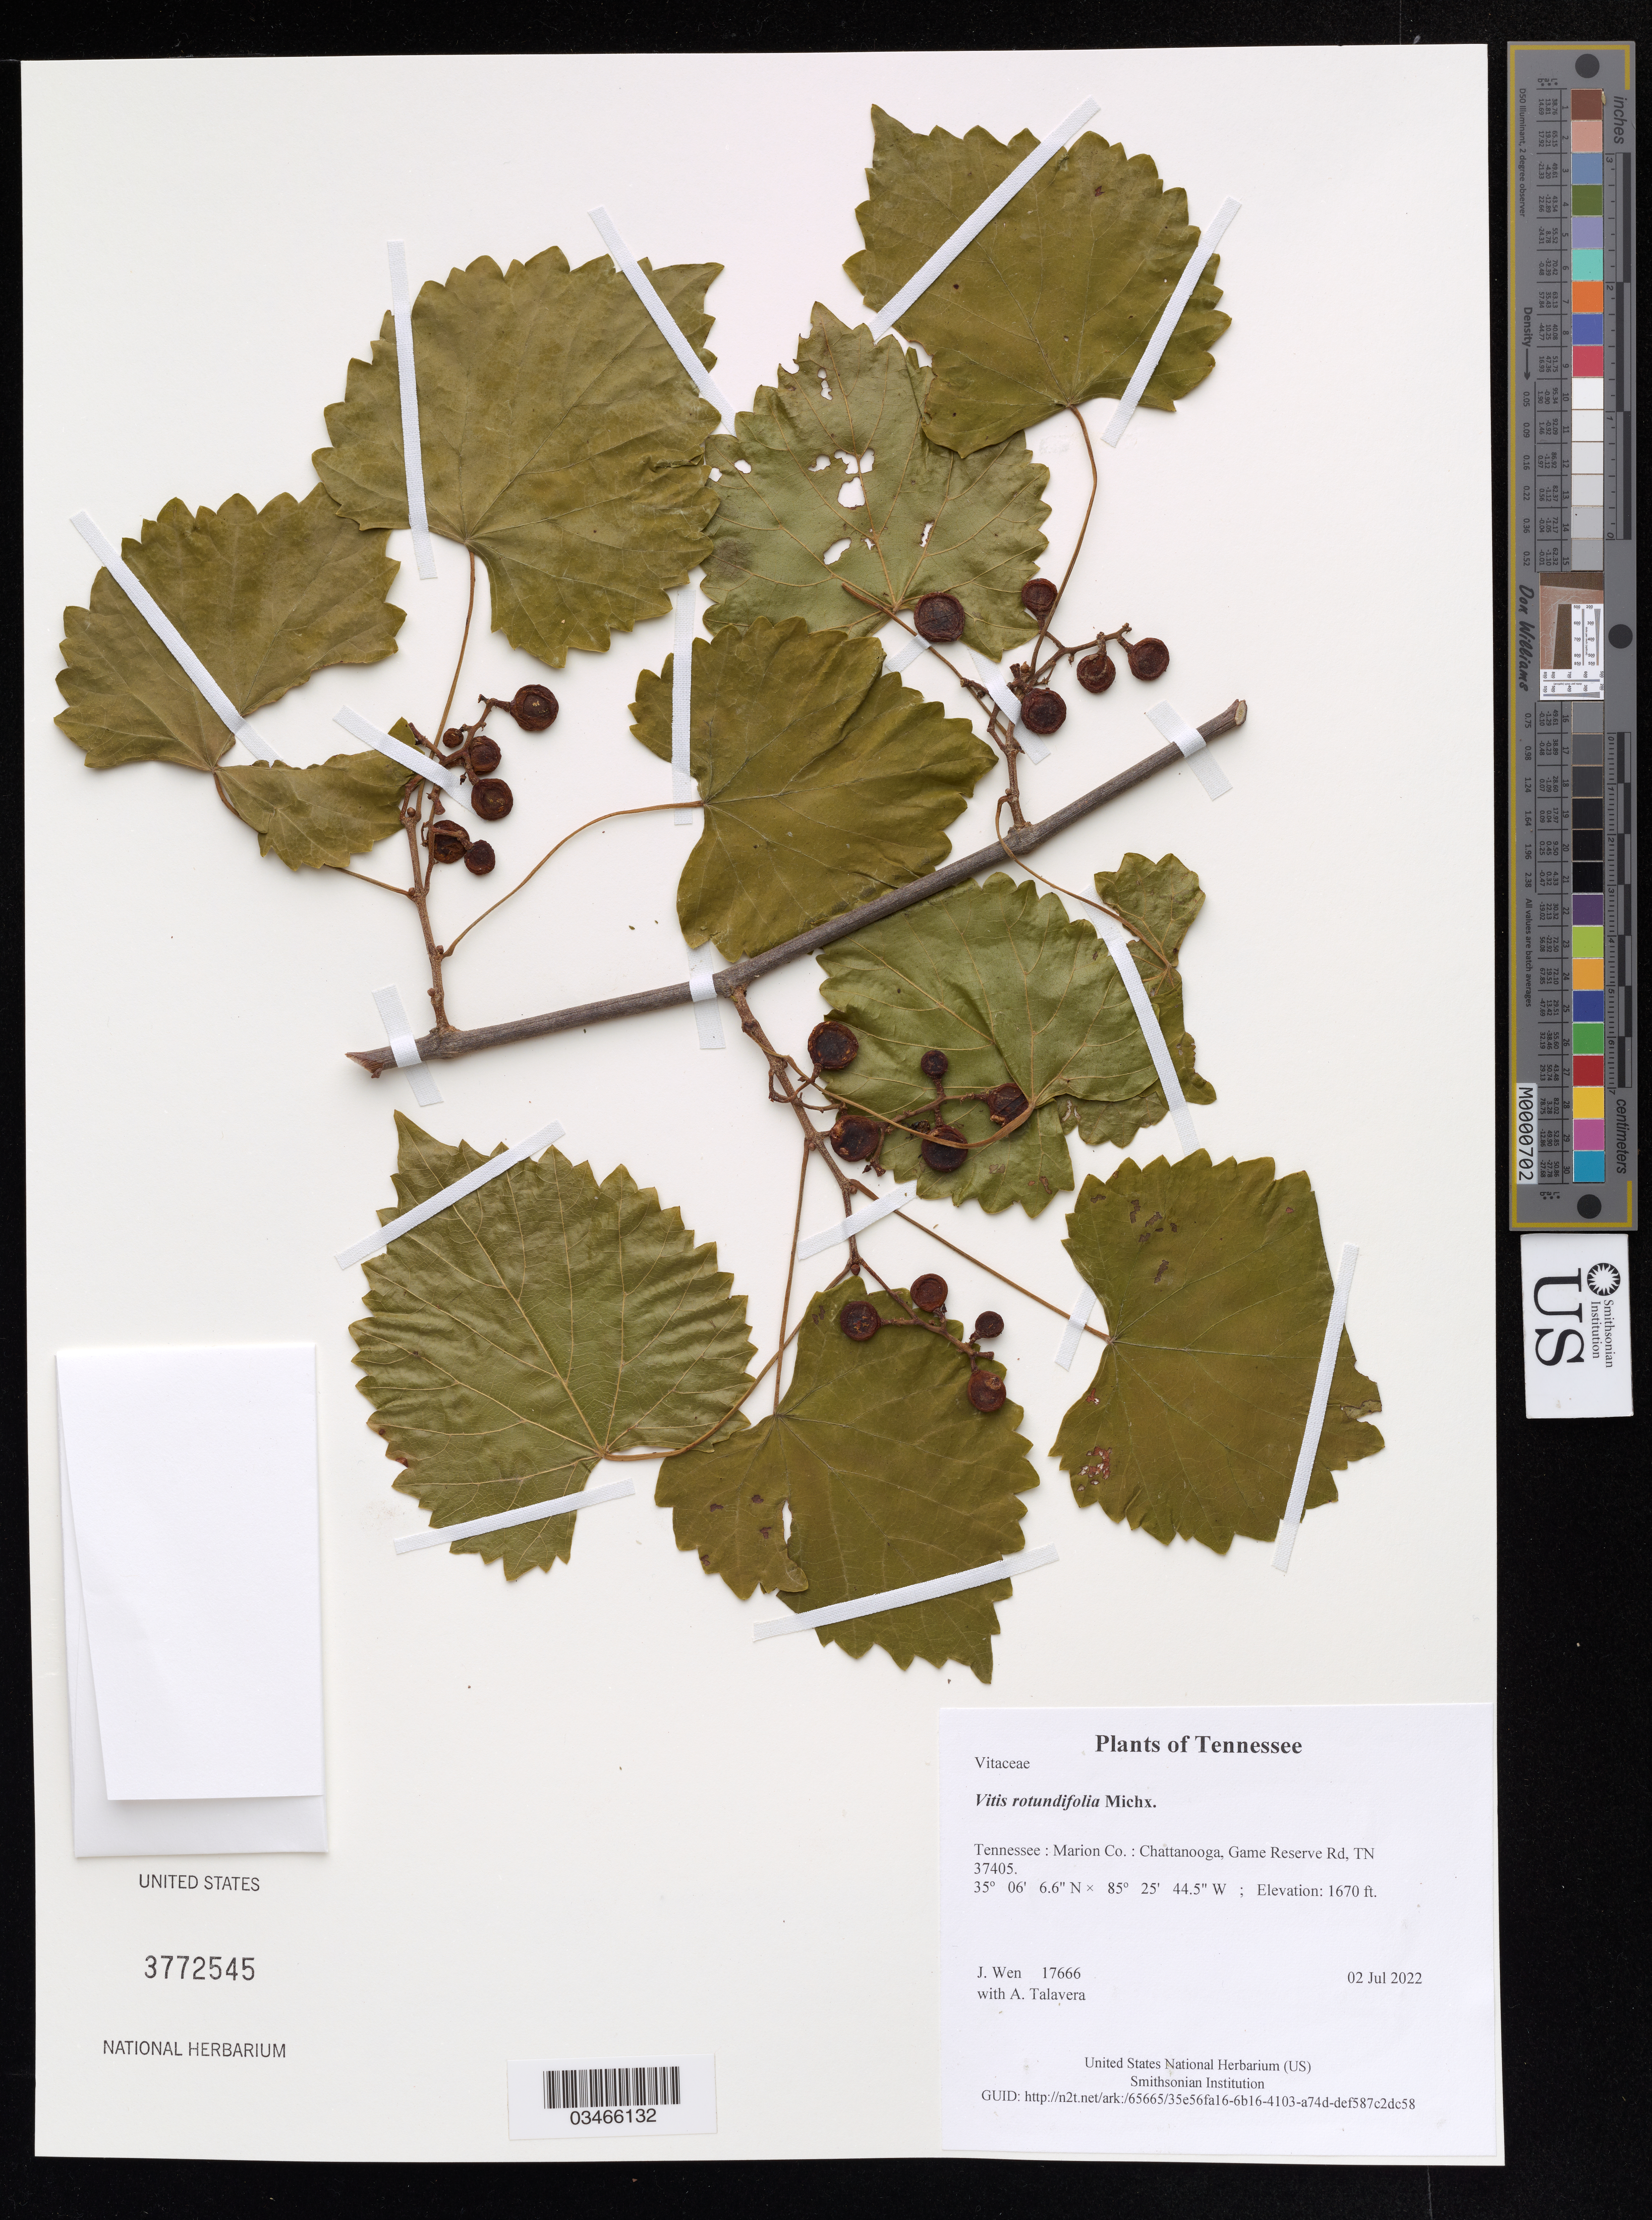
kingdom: Plantae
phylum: Tracheophyta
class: Magnoliopsida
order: Vitales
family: Vitaceae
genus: Vitis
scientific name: Vitis rotundifolia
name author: Michx.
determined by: Wen, Jun, (BOT), Smithsonian Institution - National Museum of Natural History (UNITED STATES)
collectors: J. Wen & A. Talavera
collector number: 17666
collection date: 2022-07-02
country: United States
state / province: Tennessee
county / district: Marion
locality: Chattanooga, Game Reserve Rd, TN 37405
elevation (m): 509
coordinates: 35 06.110 N, 85 25.741 W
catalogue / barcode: US 3772545